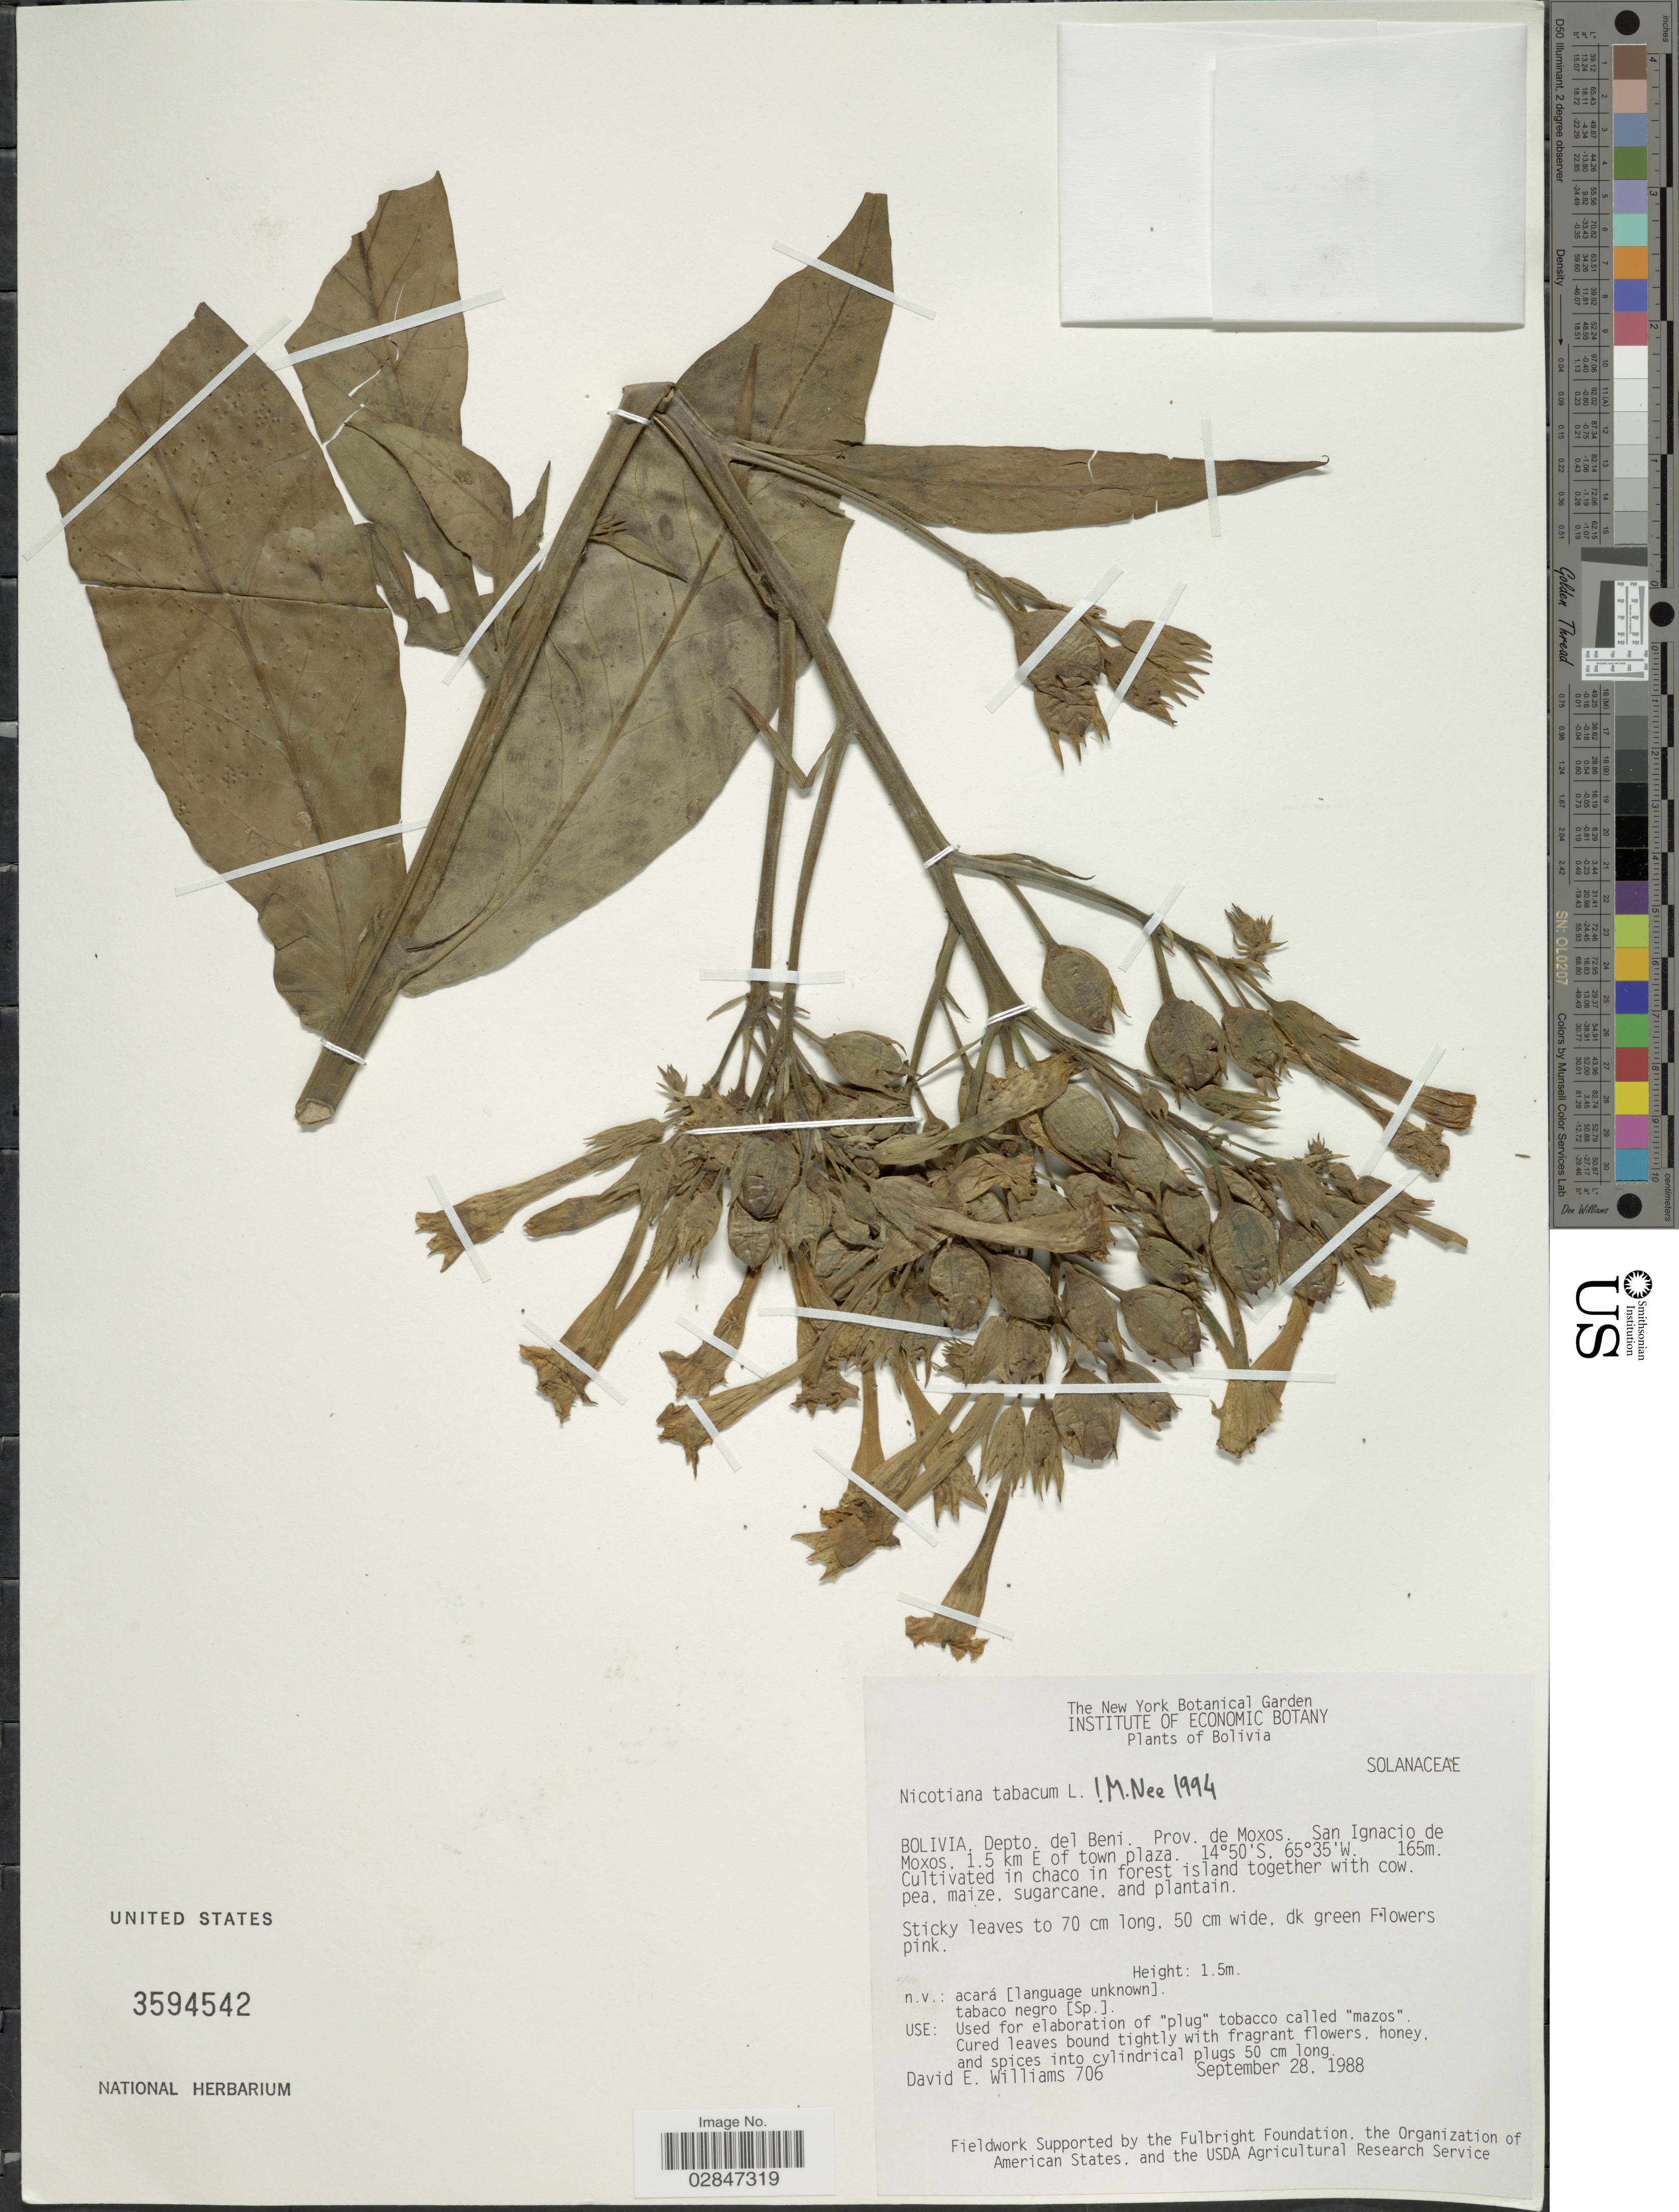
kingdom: Plantae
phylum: Tracheophyta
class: Magnoliopsida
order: Solanales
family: Solanaceae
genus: Nicotiana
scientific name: Nicotiana tabacum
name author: L.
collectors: D. E. Williams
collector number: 706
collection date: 1988-09-28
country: Bolivia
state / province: Beni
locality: Depto. del Beni, Prov. de Moxos, San Ignacio de Moxos, 1.5 km E of town plaza.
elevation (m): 165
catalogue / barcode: US 3594542